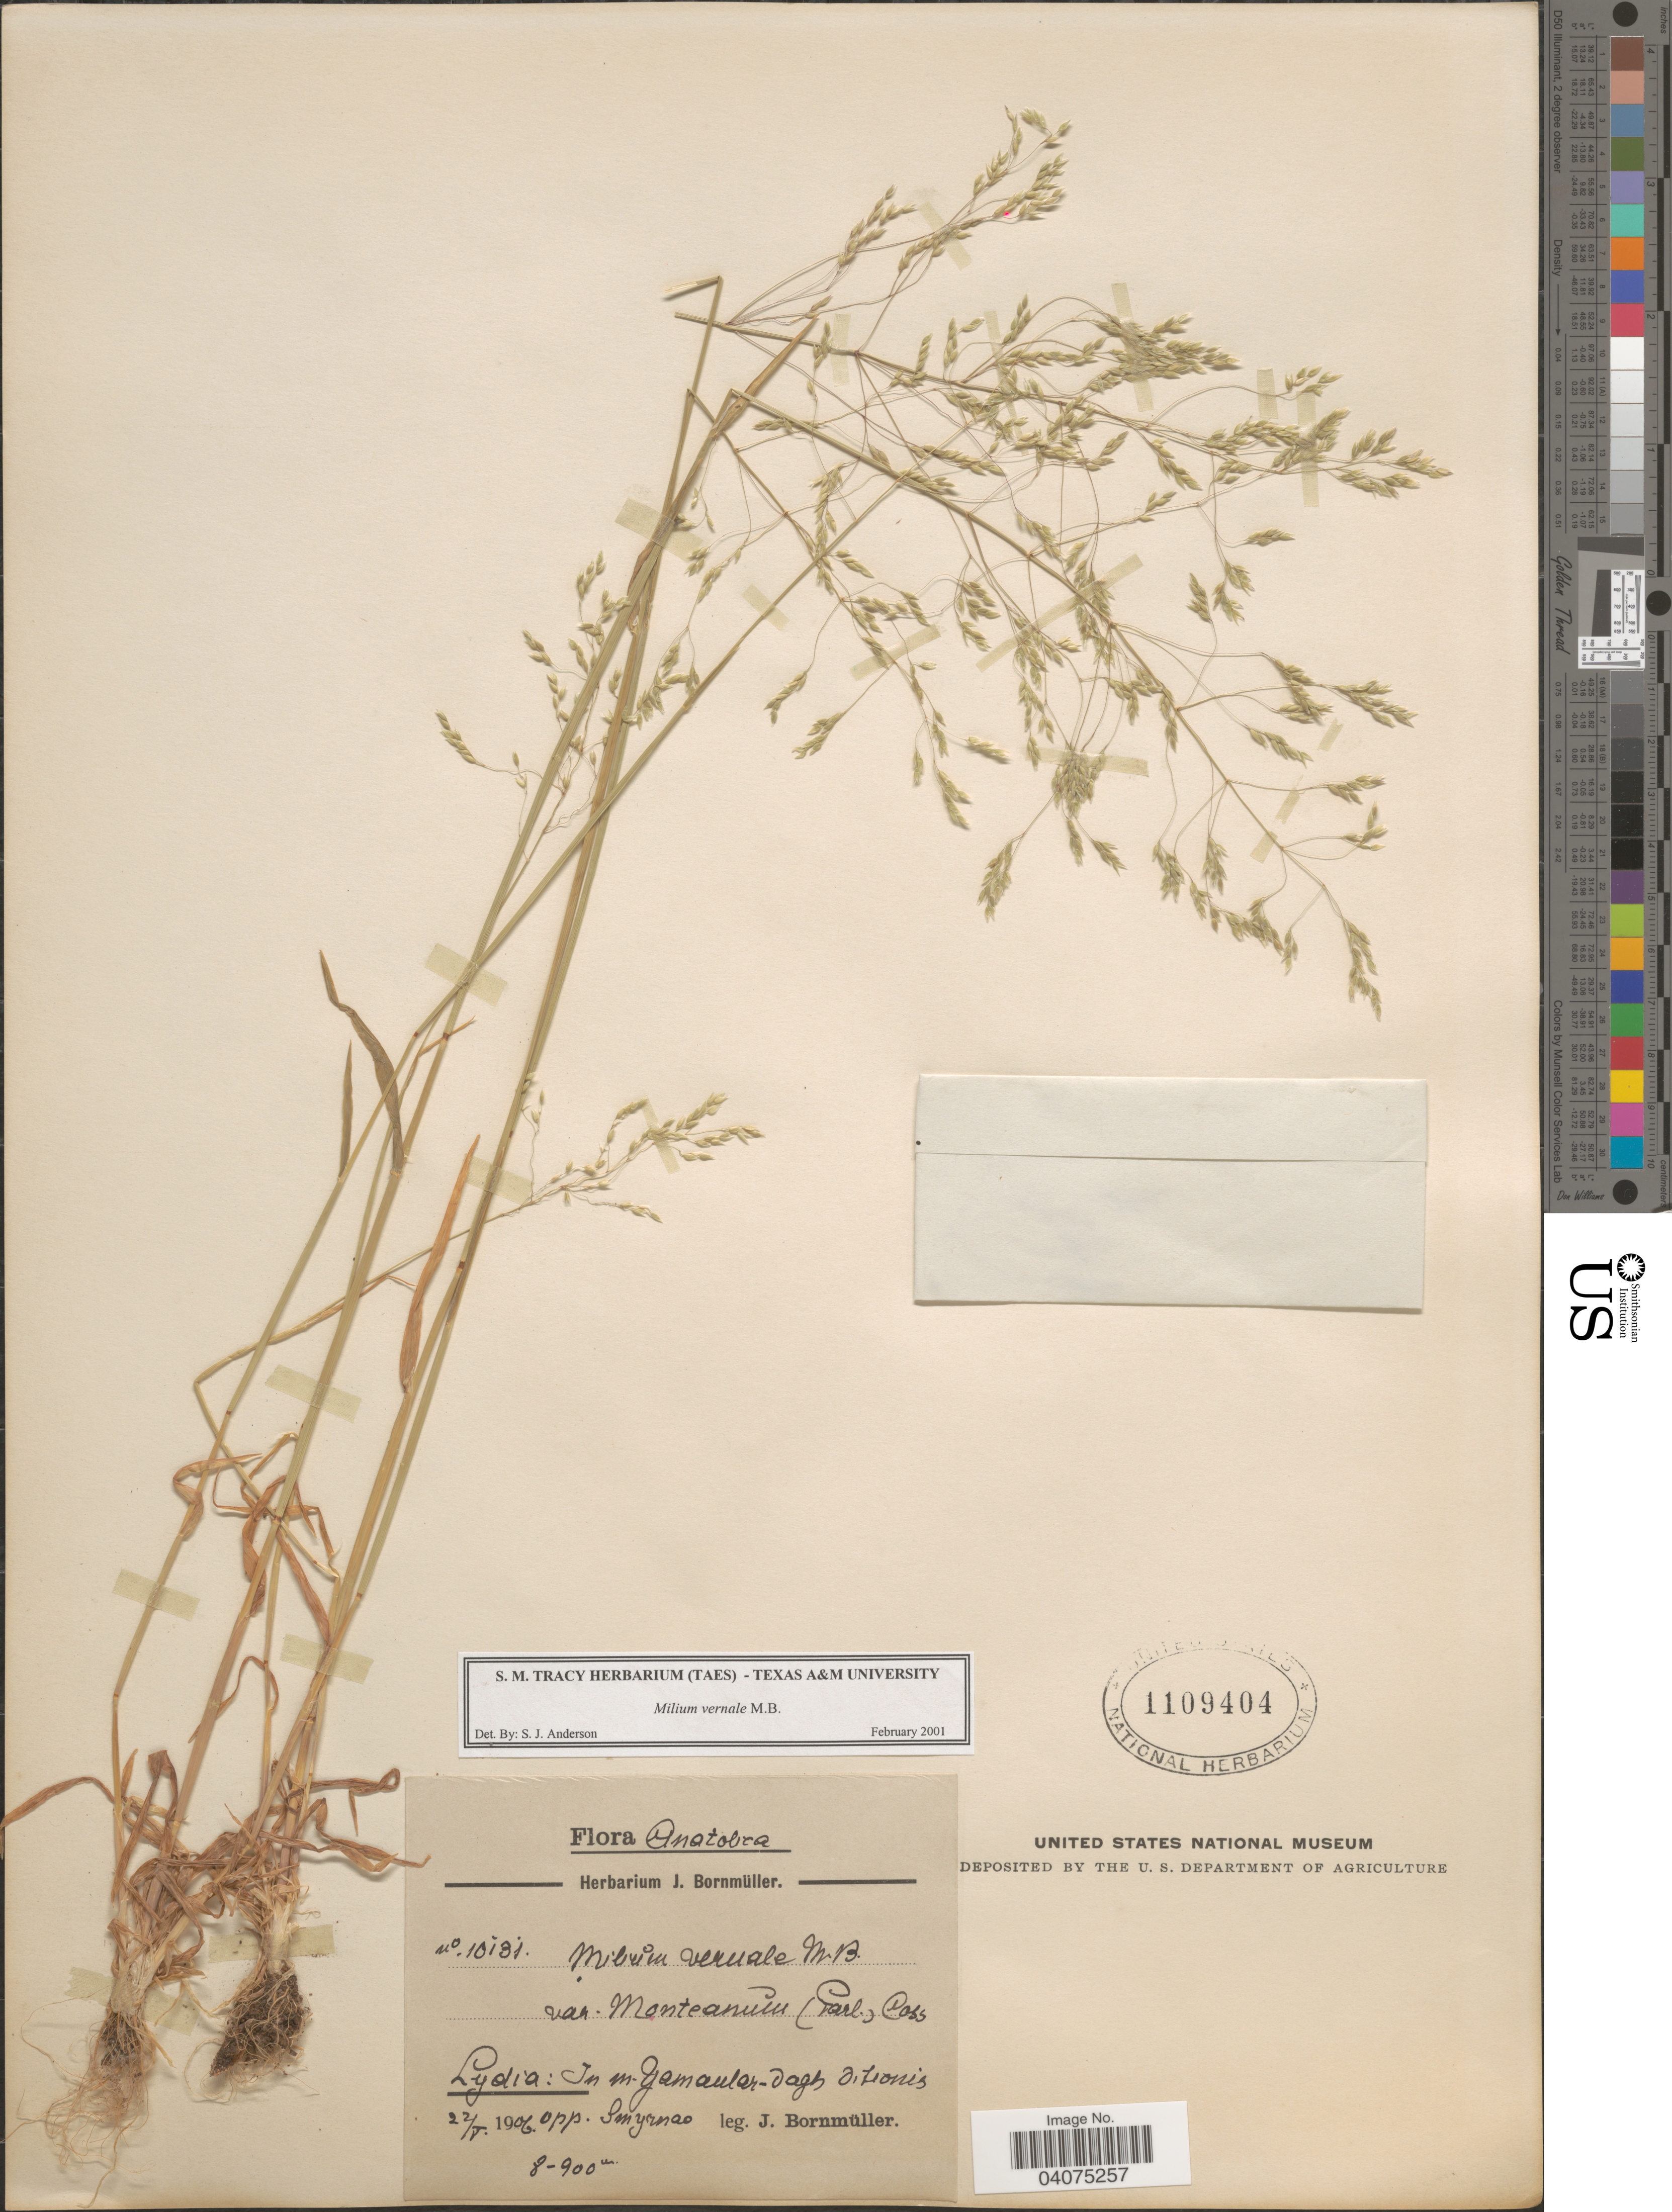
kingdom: Plantae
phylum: Tracheophyta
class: Liliopsida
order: Poales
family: Poaceae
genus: Milium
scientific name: Milium vernale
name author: M. Bieb.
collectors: J. Bornmüller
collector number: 10131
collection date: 1906-05-22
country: Turkey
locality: Anatolica. Lydia: In m. Yamantar-dagh ditionis. Smyrnao.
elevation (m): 800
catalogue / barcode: US 1109404